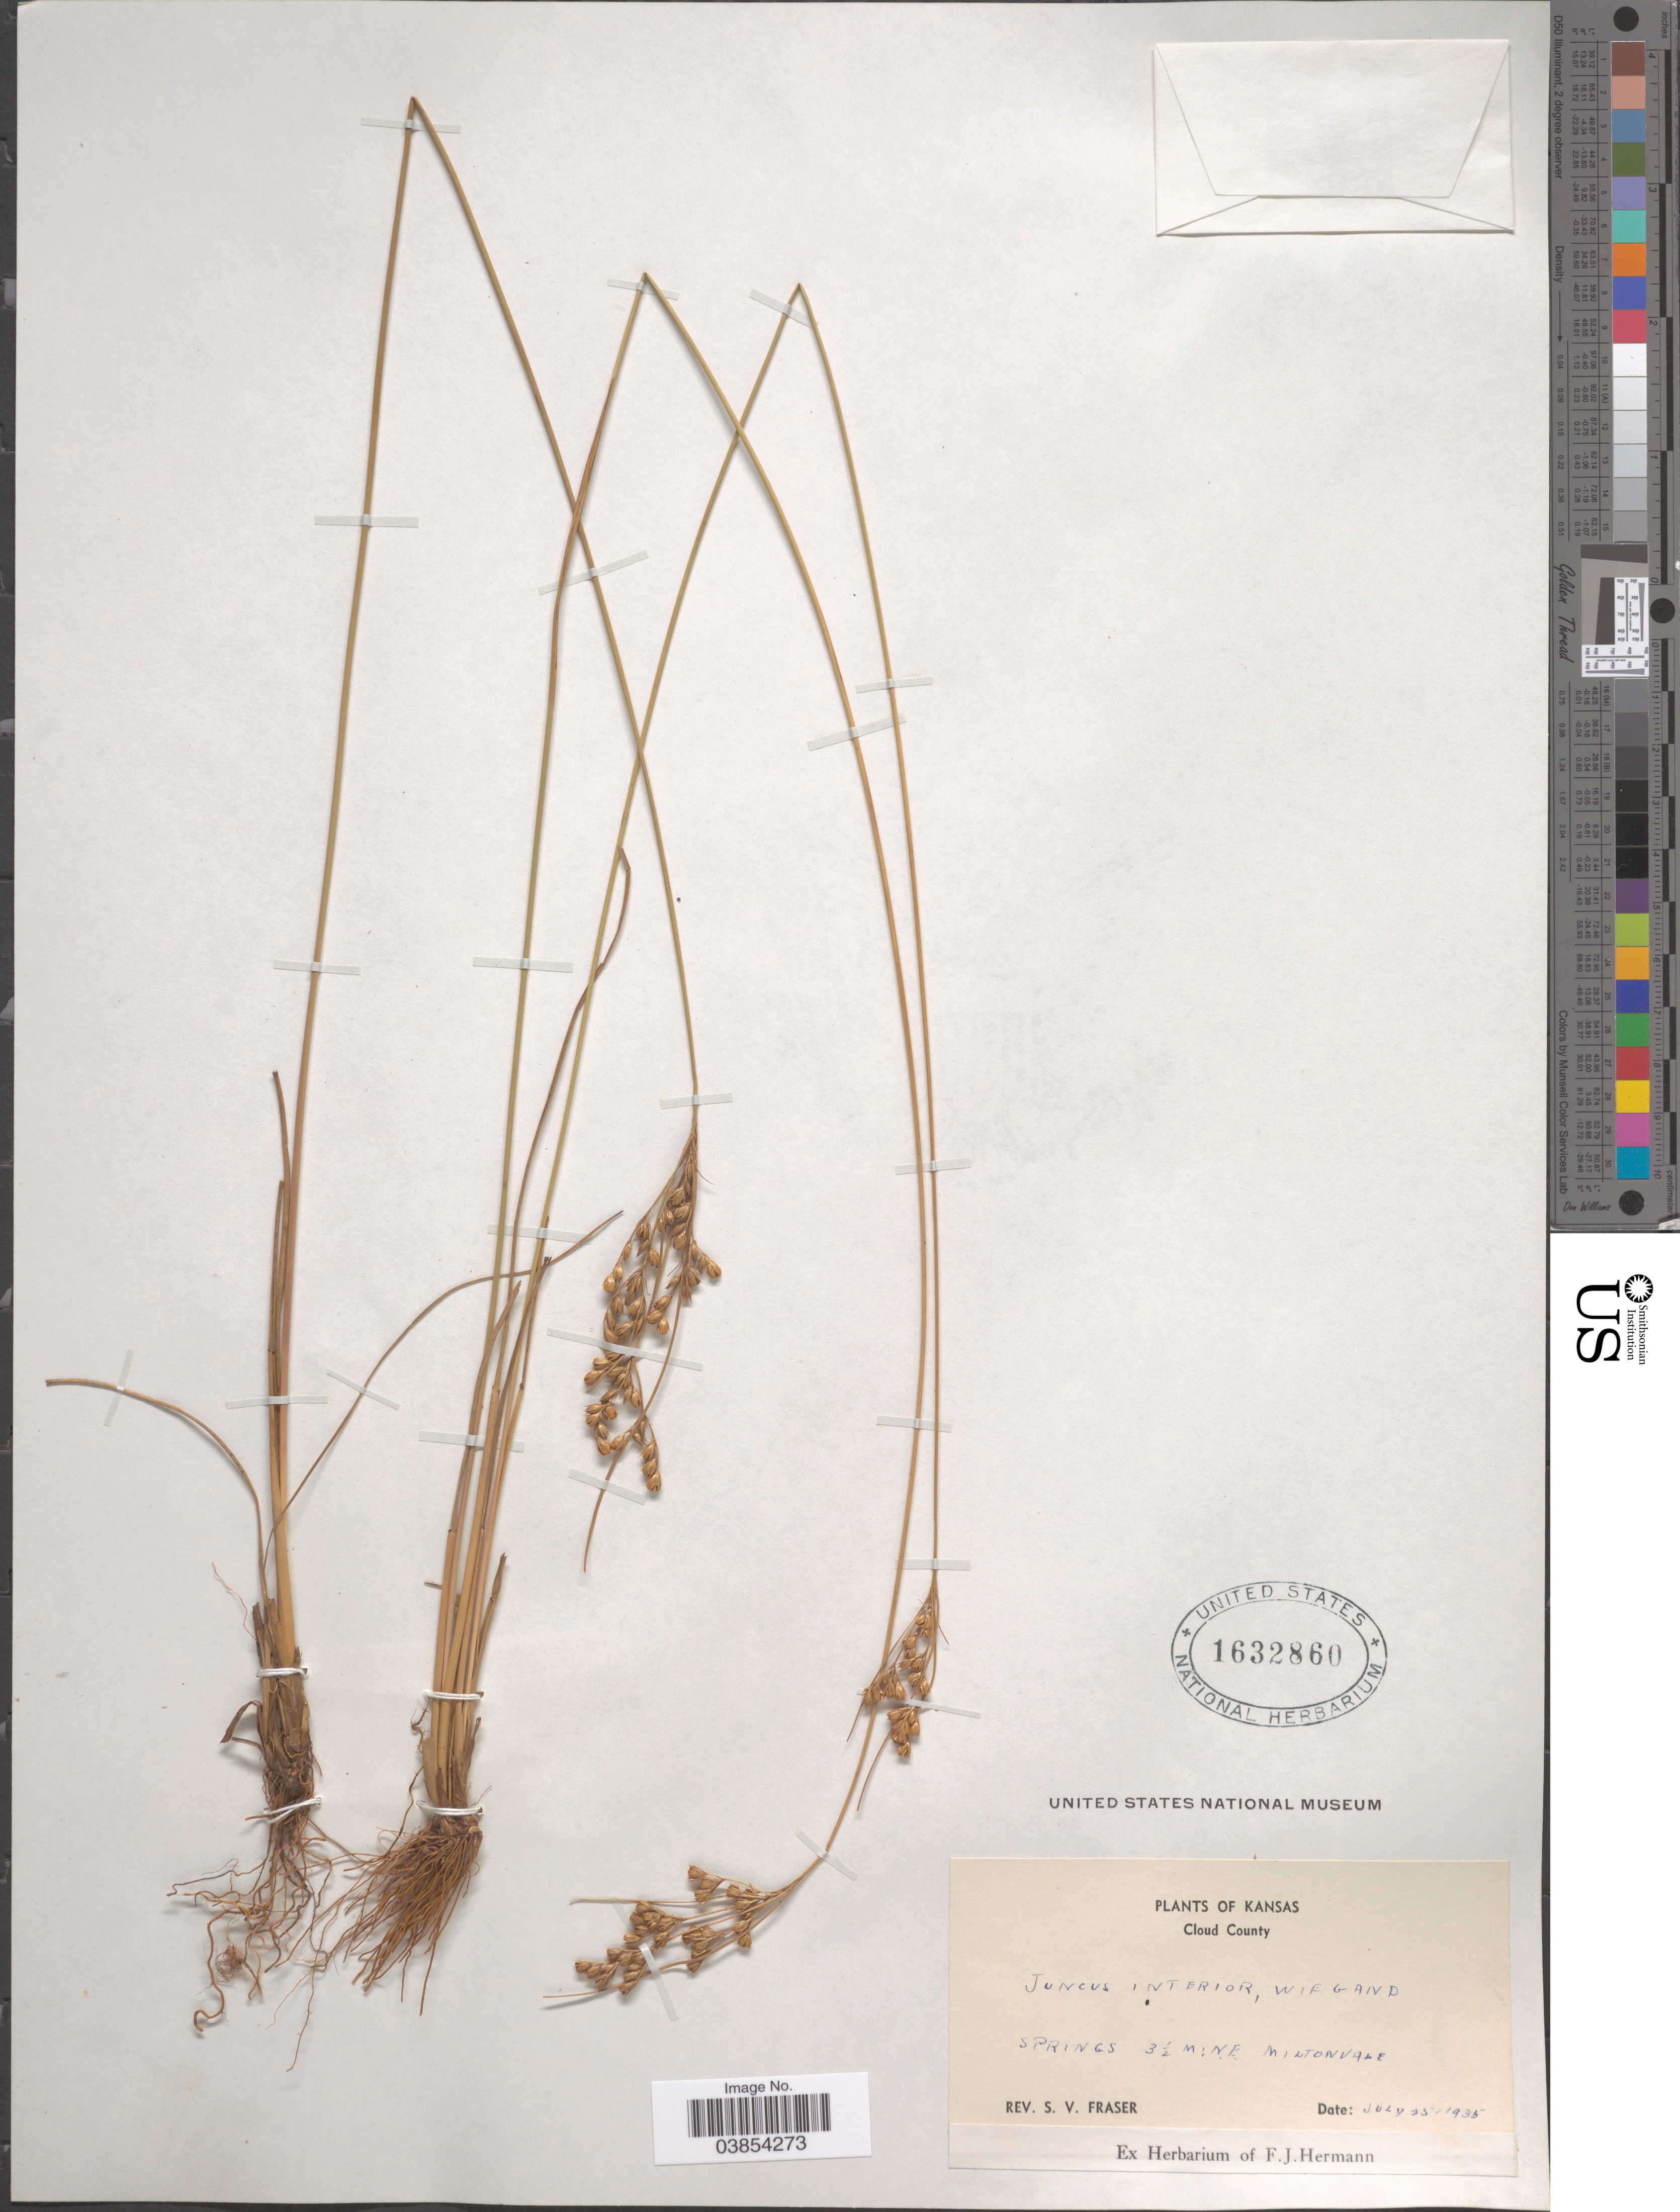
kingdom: Plantae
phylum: Tracheophyta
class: Liliopsida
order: Poales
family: Juncaceae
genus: Juncus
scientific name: Juncus interior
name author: Wiegand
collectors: S. Fraser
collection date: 1935-07-25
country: United States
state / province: Kansas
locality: Cloud County. Springs 3½ mi NE Miltonvale.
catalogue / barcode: US 1632860